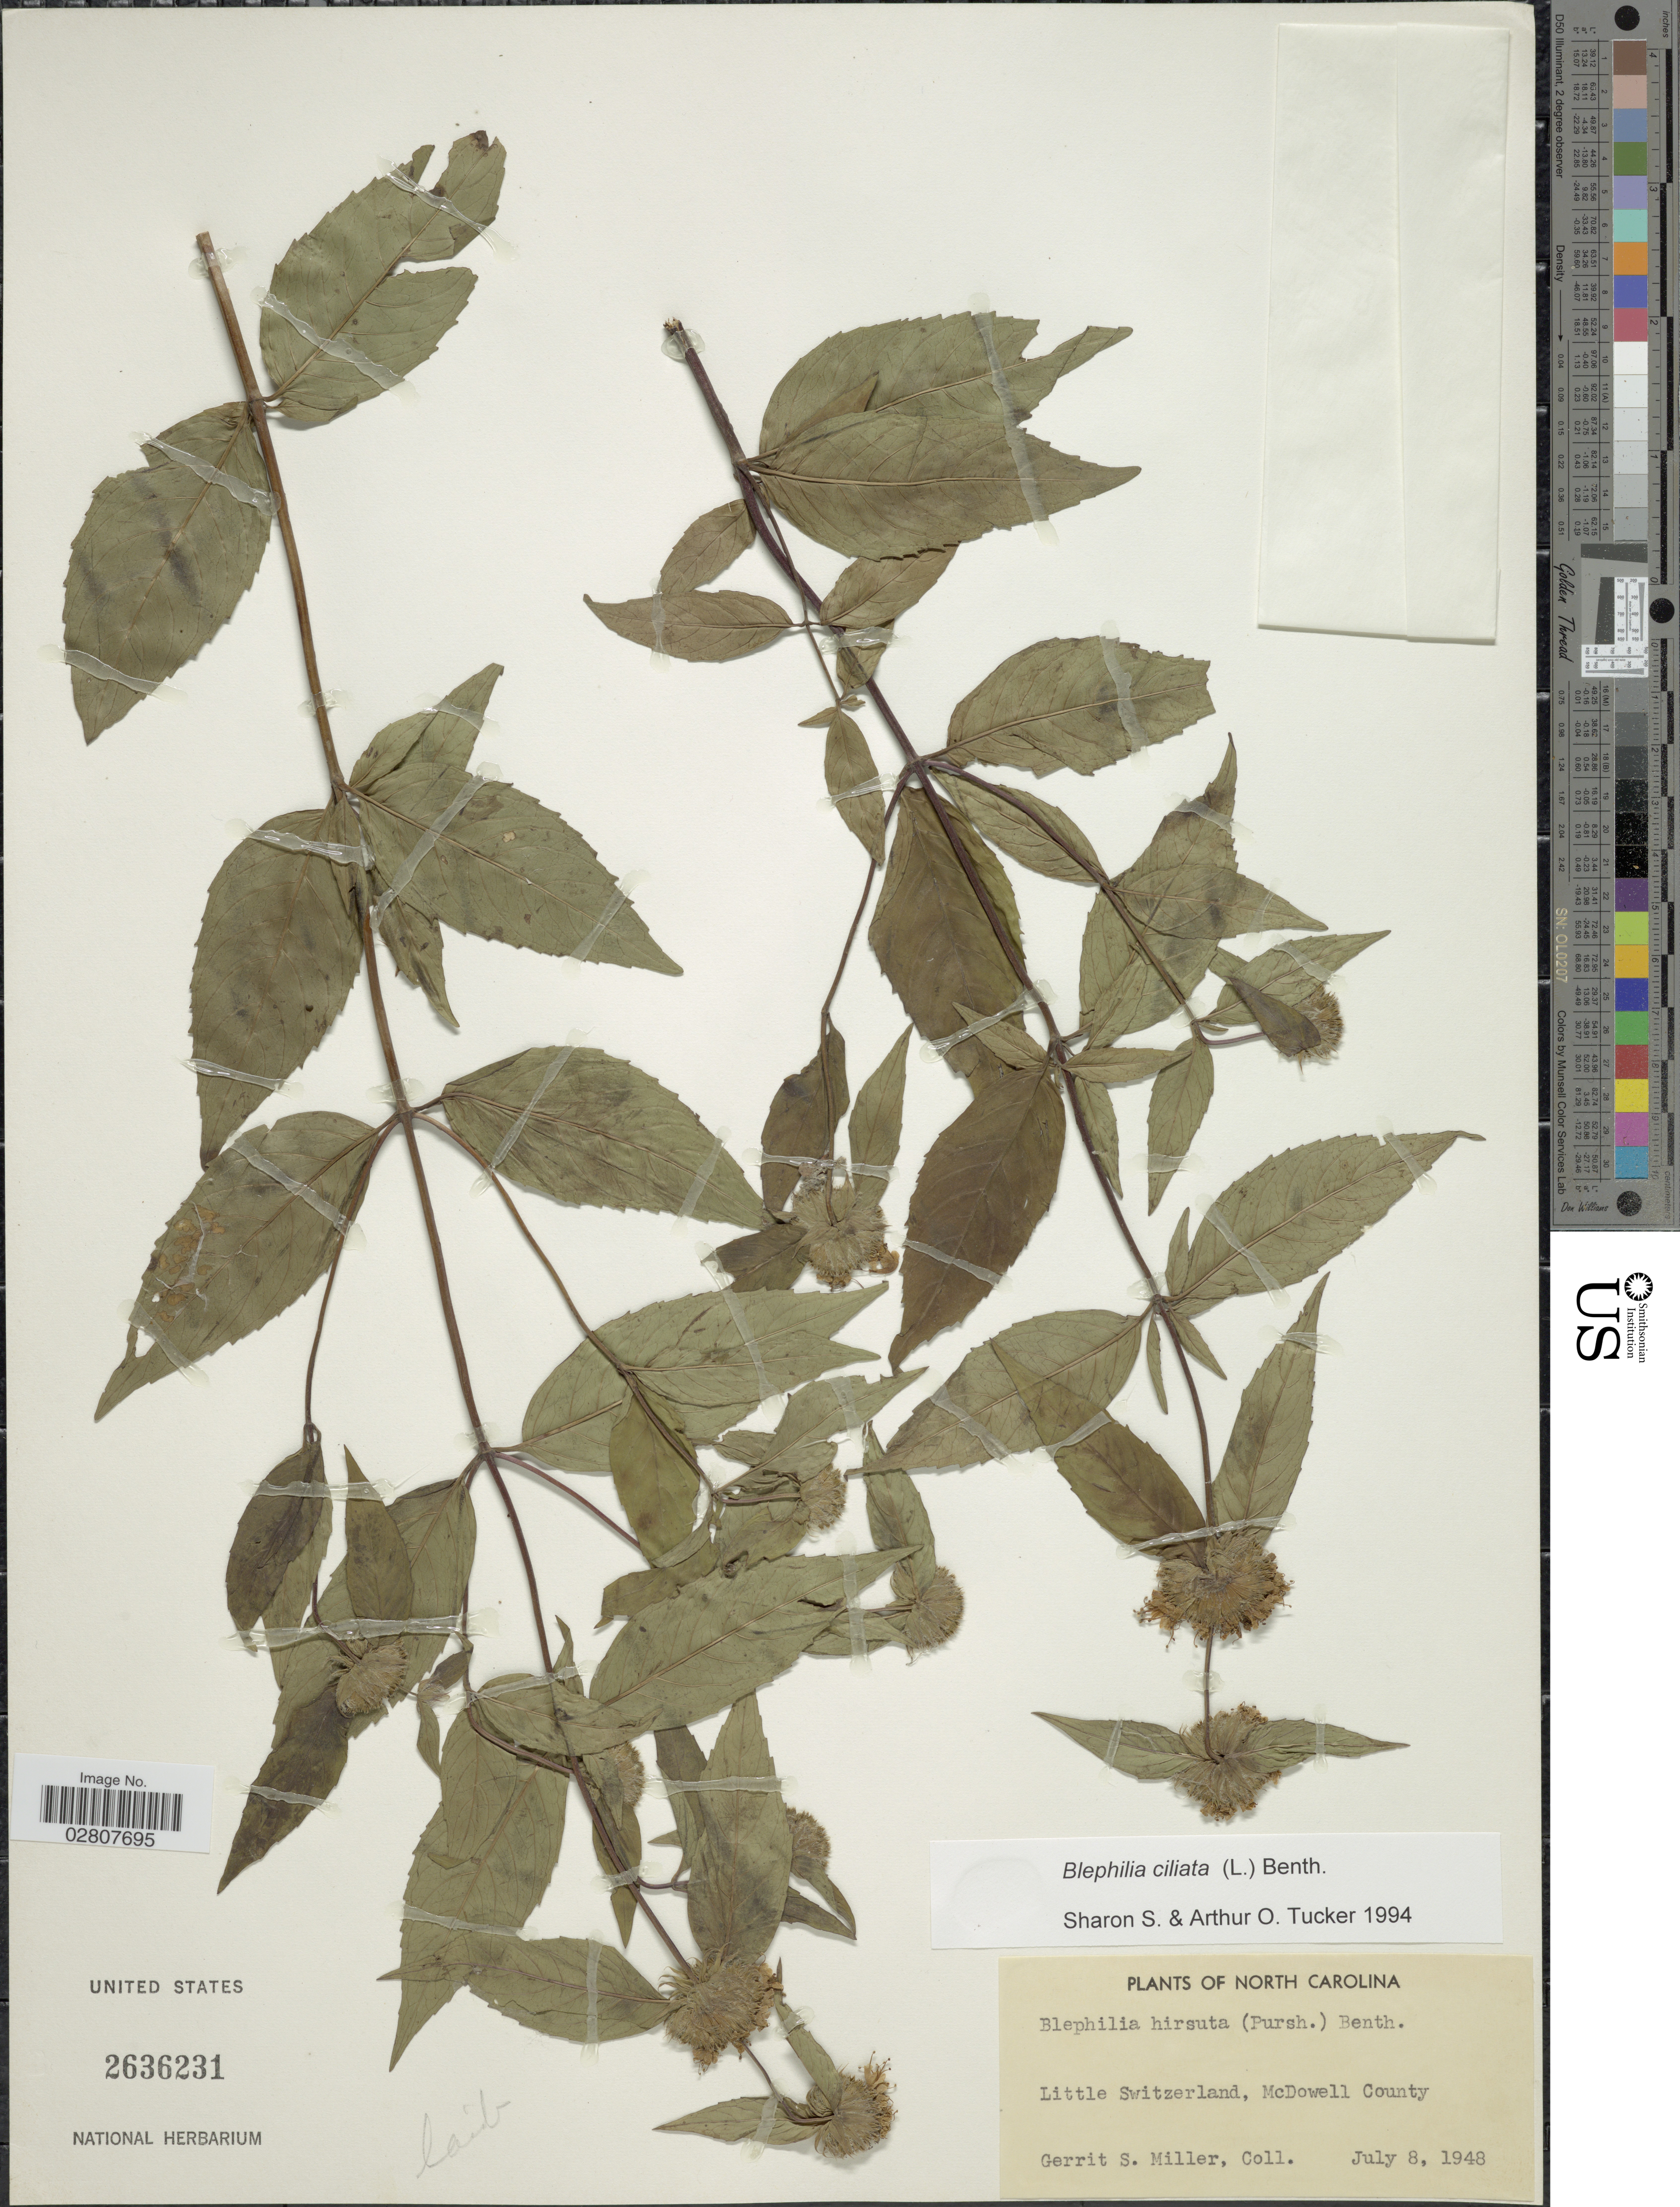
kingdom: Plantae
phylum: Tracheophyta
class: Magnoliopsida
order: Lamiales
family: Lamiaceae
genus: Blephilia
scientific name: Blephilia ciliata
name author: (L.) Raf. ex Benth.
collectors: G. S. Miller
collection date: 1948-07-08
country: United States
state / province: North Carolina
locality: Little Switzerland, McDowell County.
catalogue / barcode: US 2636231